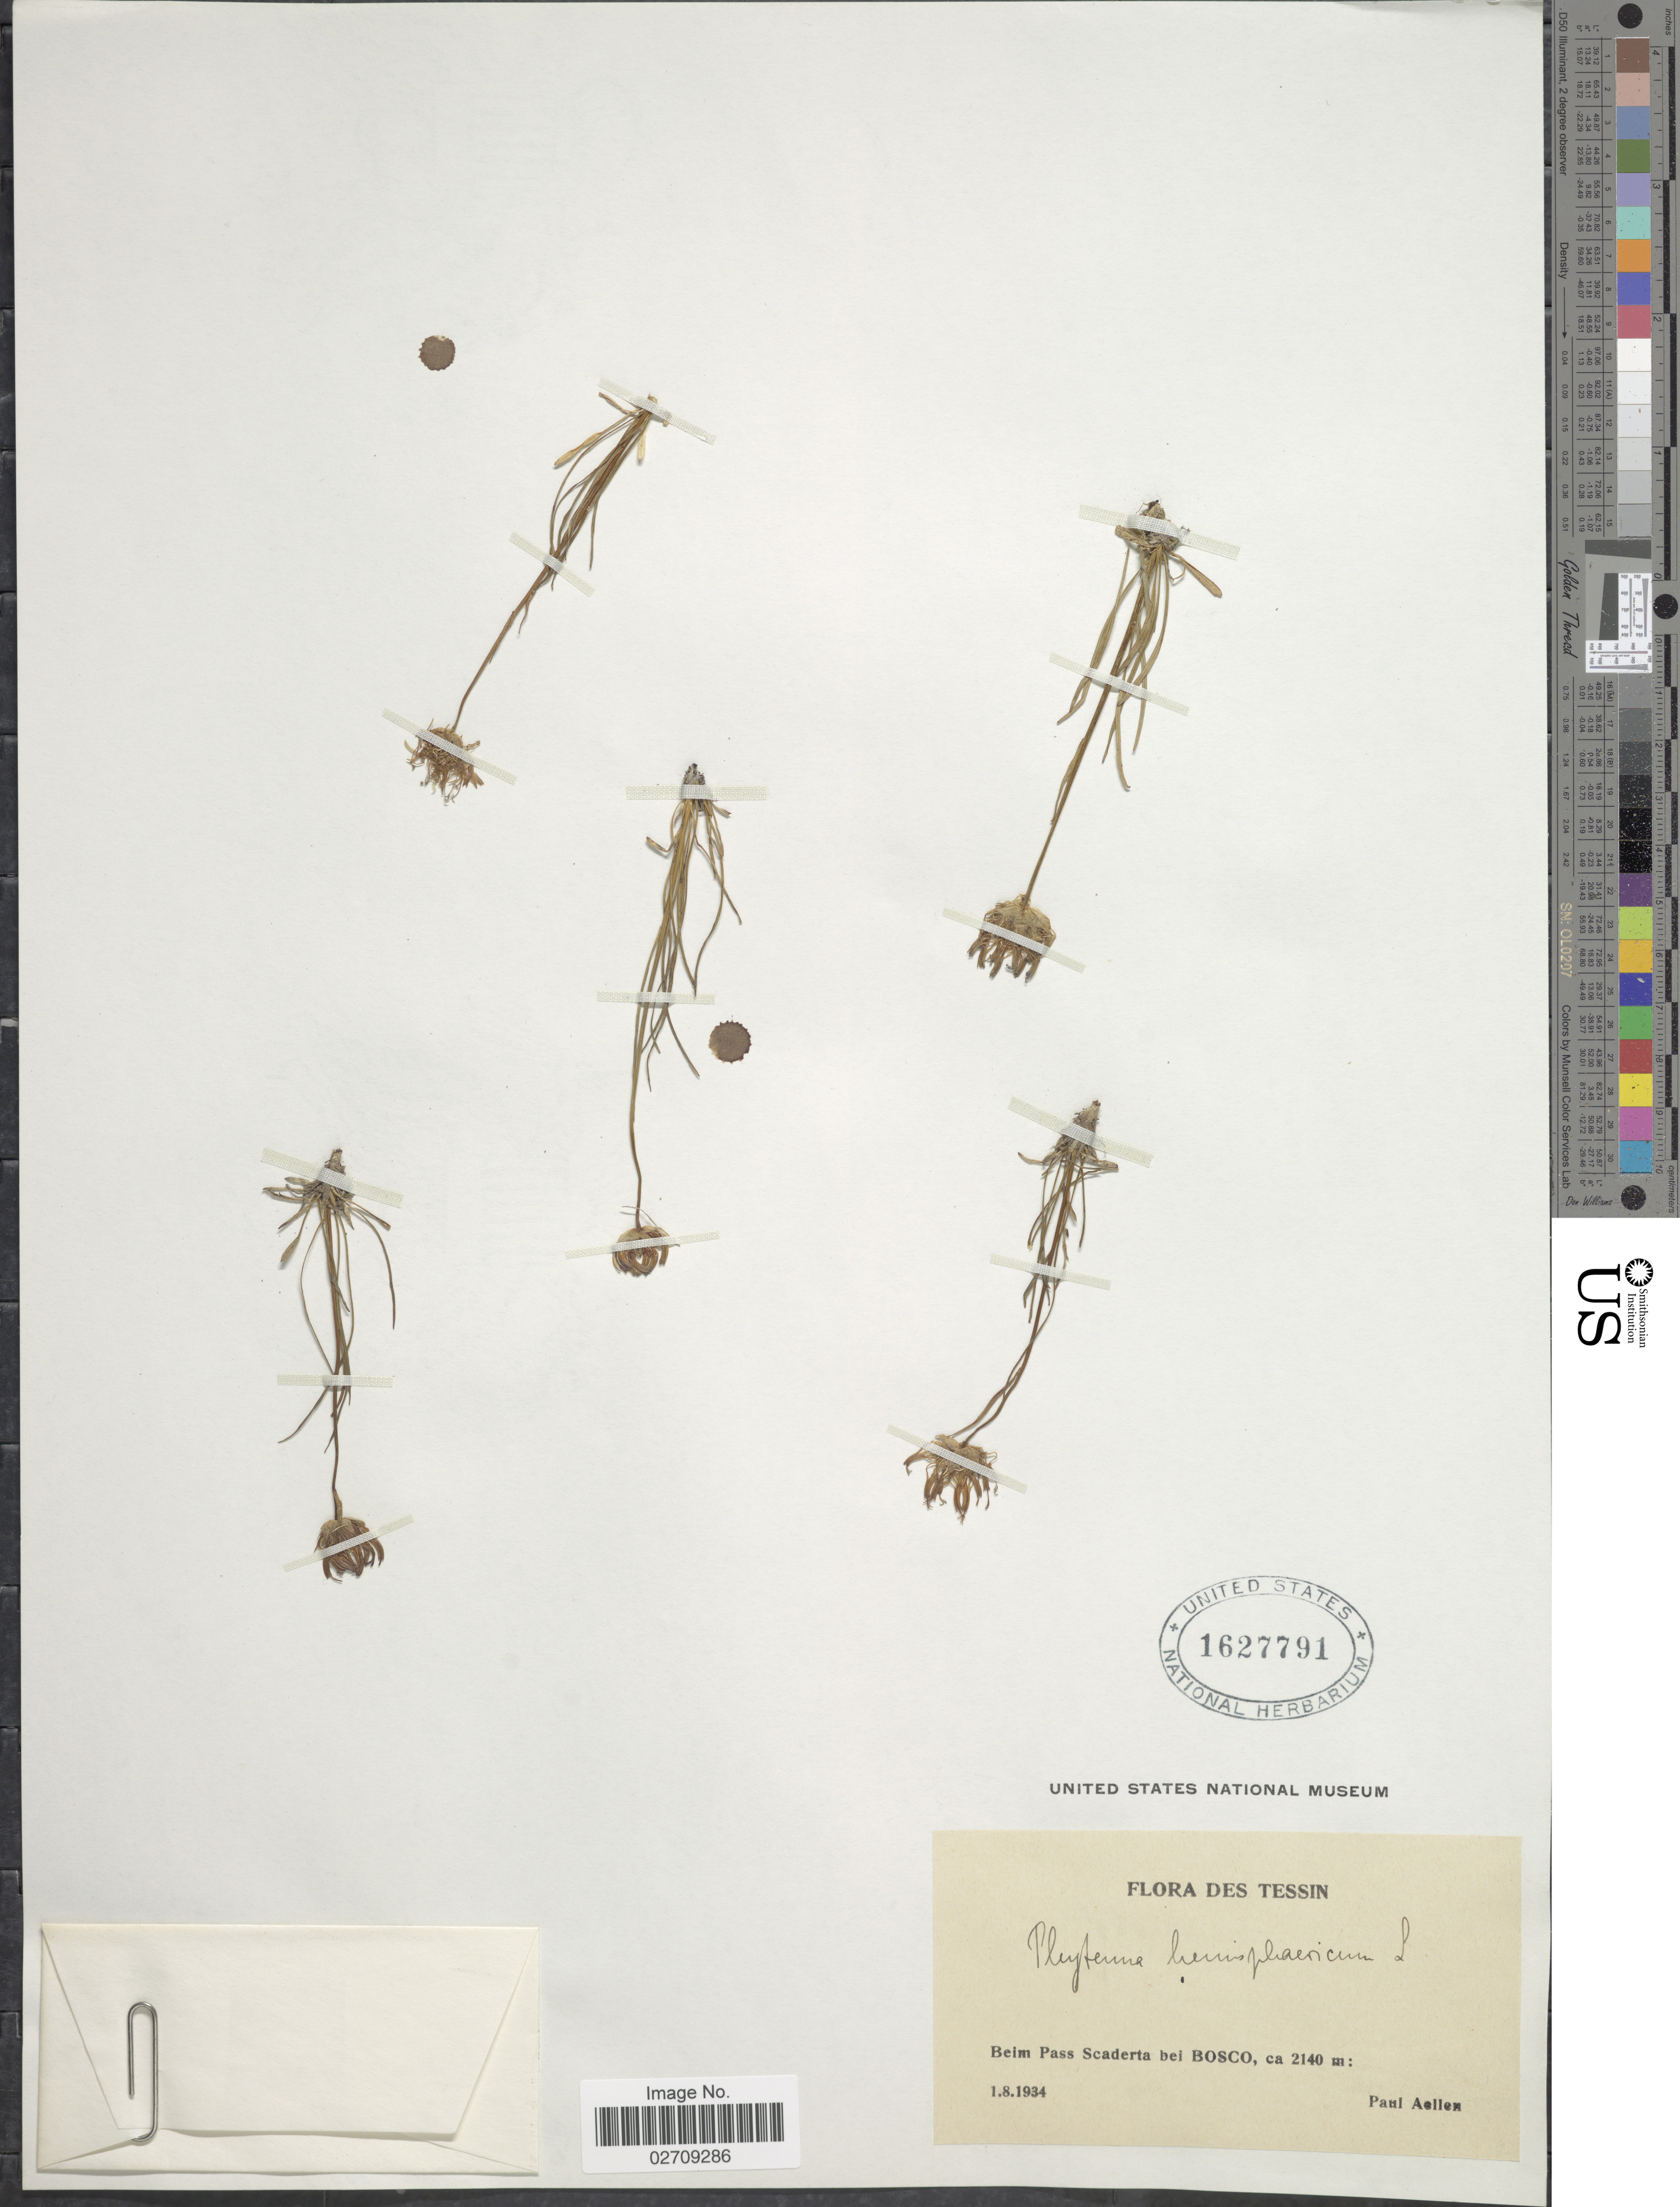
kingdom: Plantae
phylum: Tracheophyta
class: Magnoliopsida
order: Asterales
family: Campanulaceae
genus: Phyteuma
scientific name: Phyteuma hemisphaericum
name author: L.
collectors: P. Aellen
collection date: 1934-08-01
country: Switzerland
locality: Des Tessin. Beim Pass Scaderta bei Bosco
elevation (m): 2140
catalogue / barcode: US 1627791